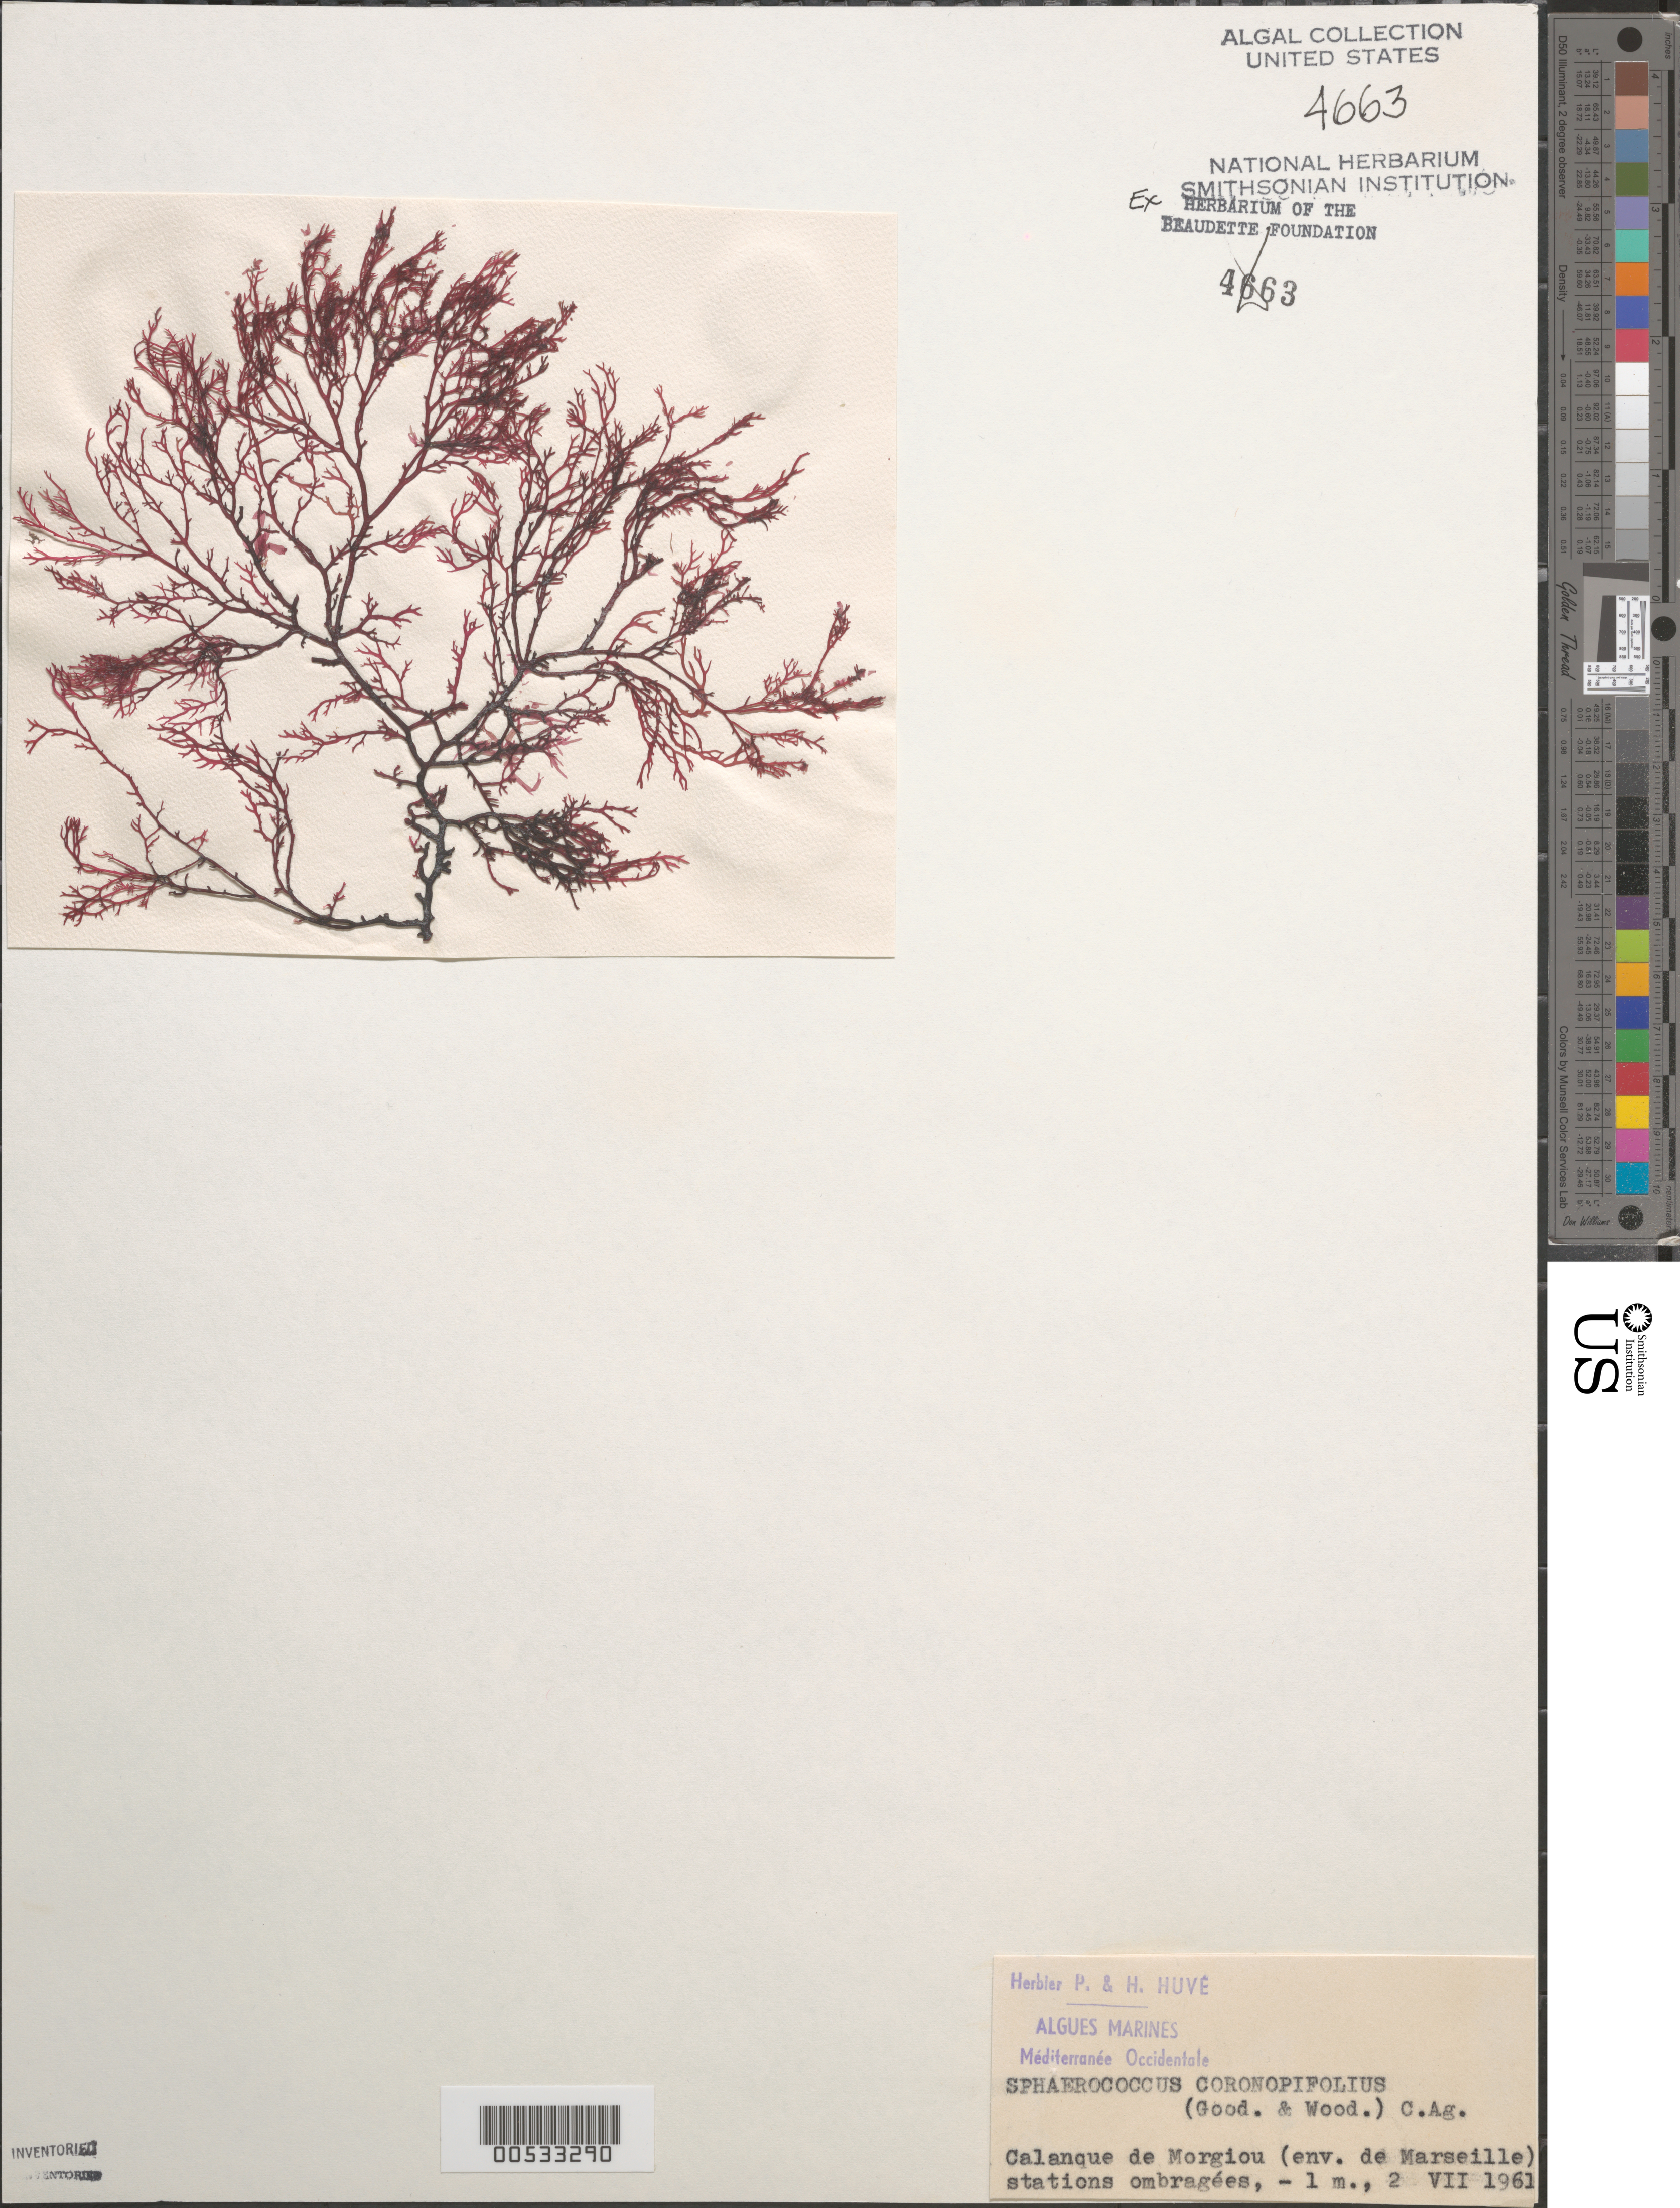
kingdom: Plantae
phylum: Rhodophyta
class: Florideophyceae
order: Gigartinales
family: Sphaerococcaceae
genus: Sphaerococcus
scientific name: Sphaerococcus coronopifolius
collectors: P. Huve & H. Huve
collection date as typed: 02 Jul 1961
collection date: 1961-07-02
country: France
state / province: Provence-Alpes-Côte d'Azur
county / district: Bouches-du-Rhône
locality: Calanque de Morgiou, Marseille area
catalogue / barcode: US 4663